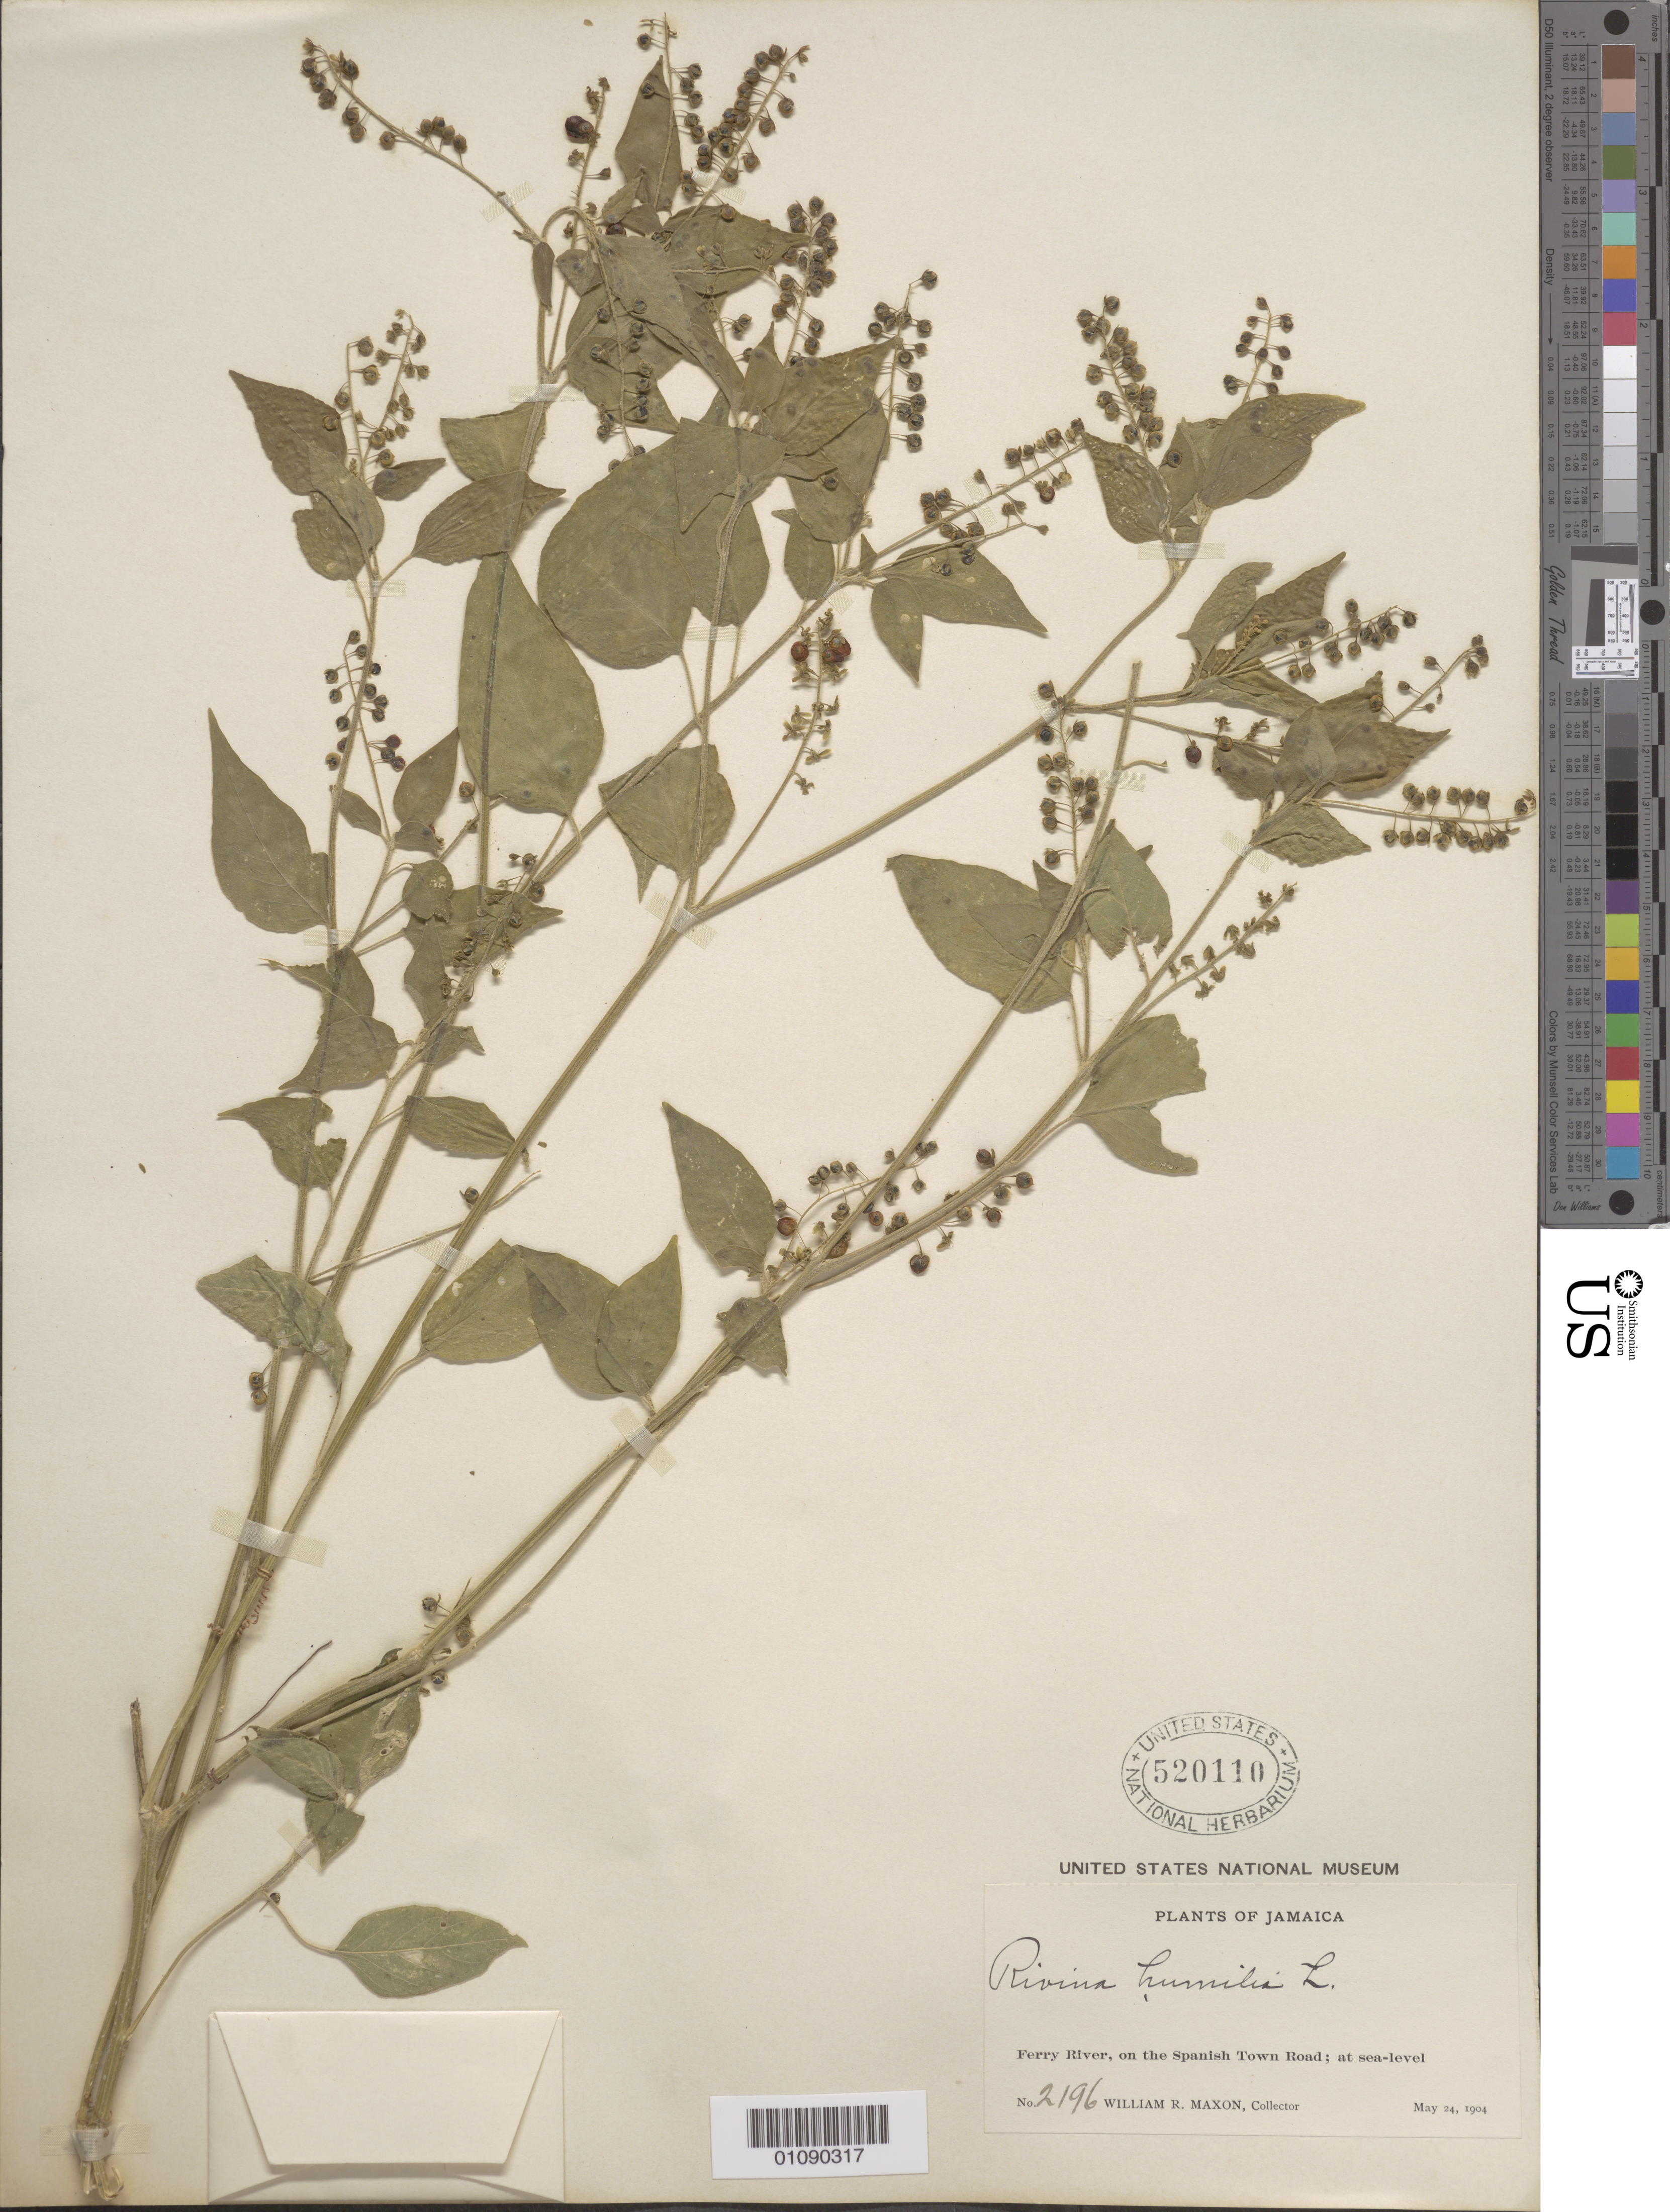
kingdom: Plantae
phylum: Tracheophyta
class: Magnoliopsida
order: Caryophyllales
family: Phytolaccaceae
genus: Rivina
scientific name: Rivina humilis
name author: L.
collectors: W. R. Maxon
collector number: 2196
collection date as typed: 24 May 1904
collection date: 1904-05-24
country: Jamaica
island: Jamaica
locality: Ferry River, on the Spanish Town Road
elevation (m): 0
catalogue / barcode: US 520110